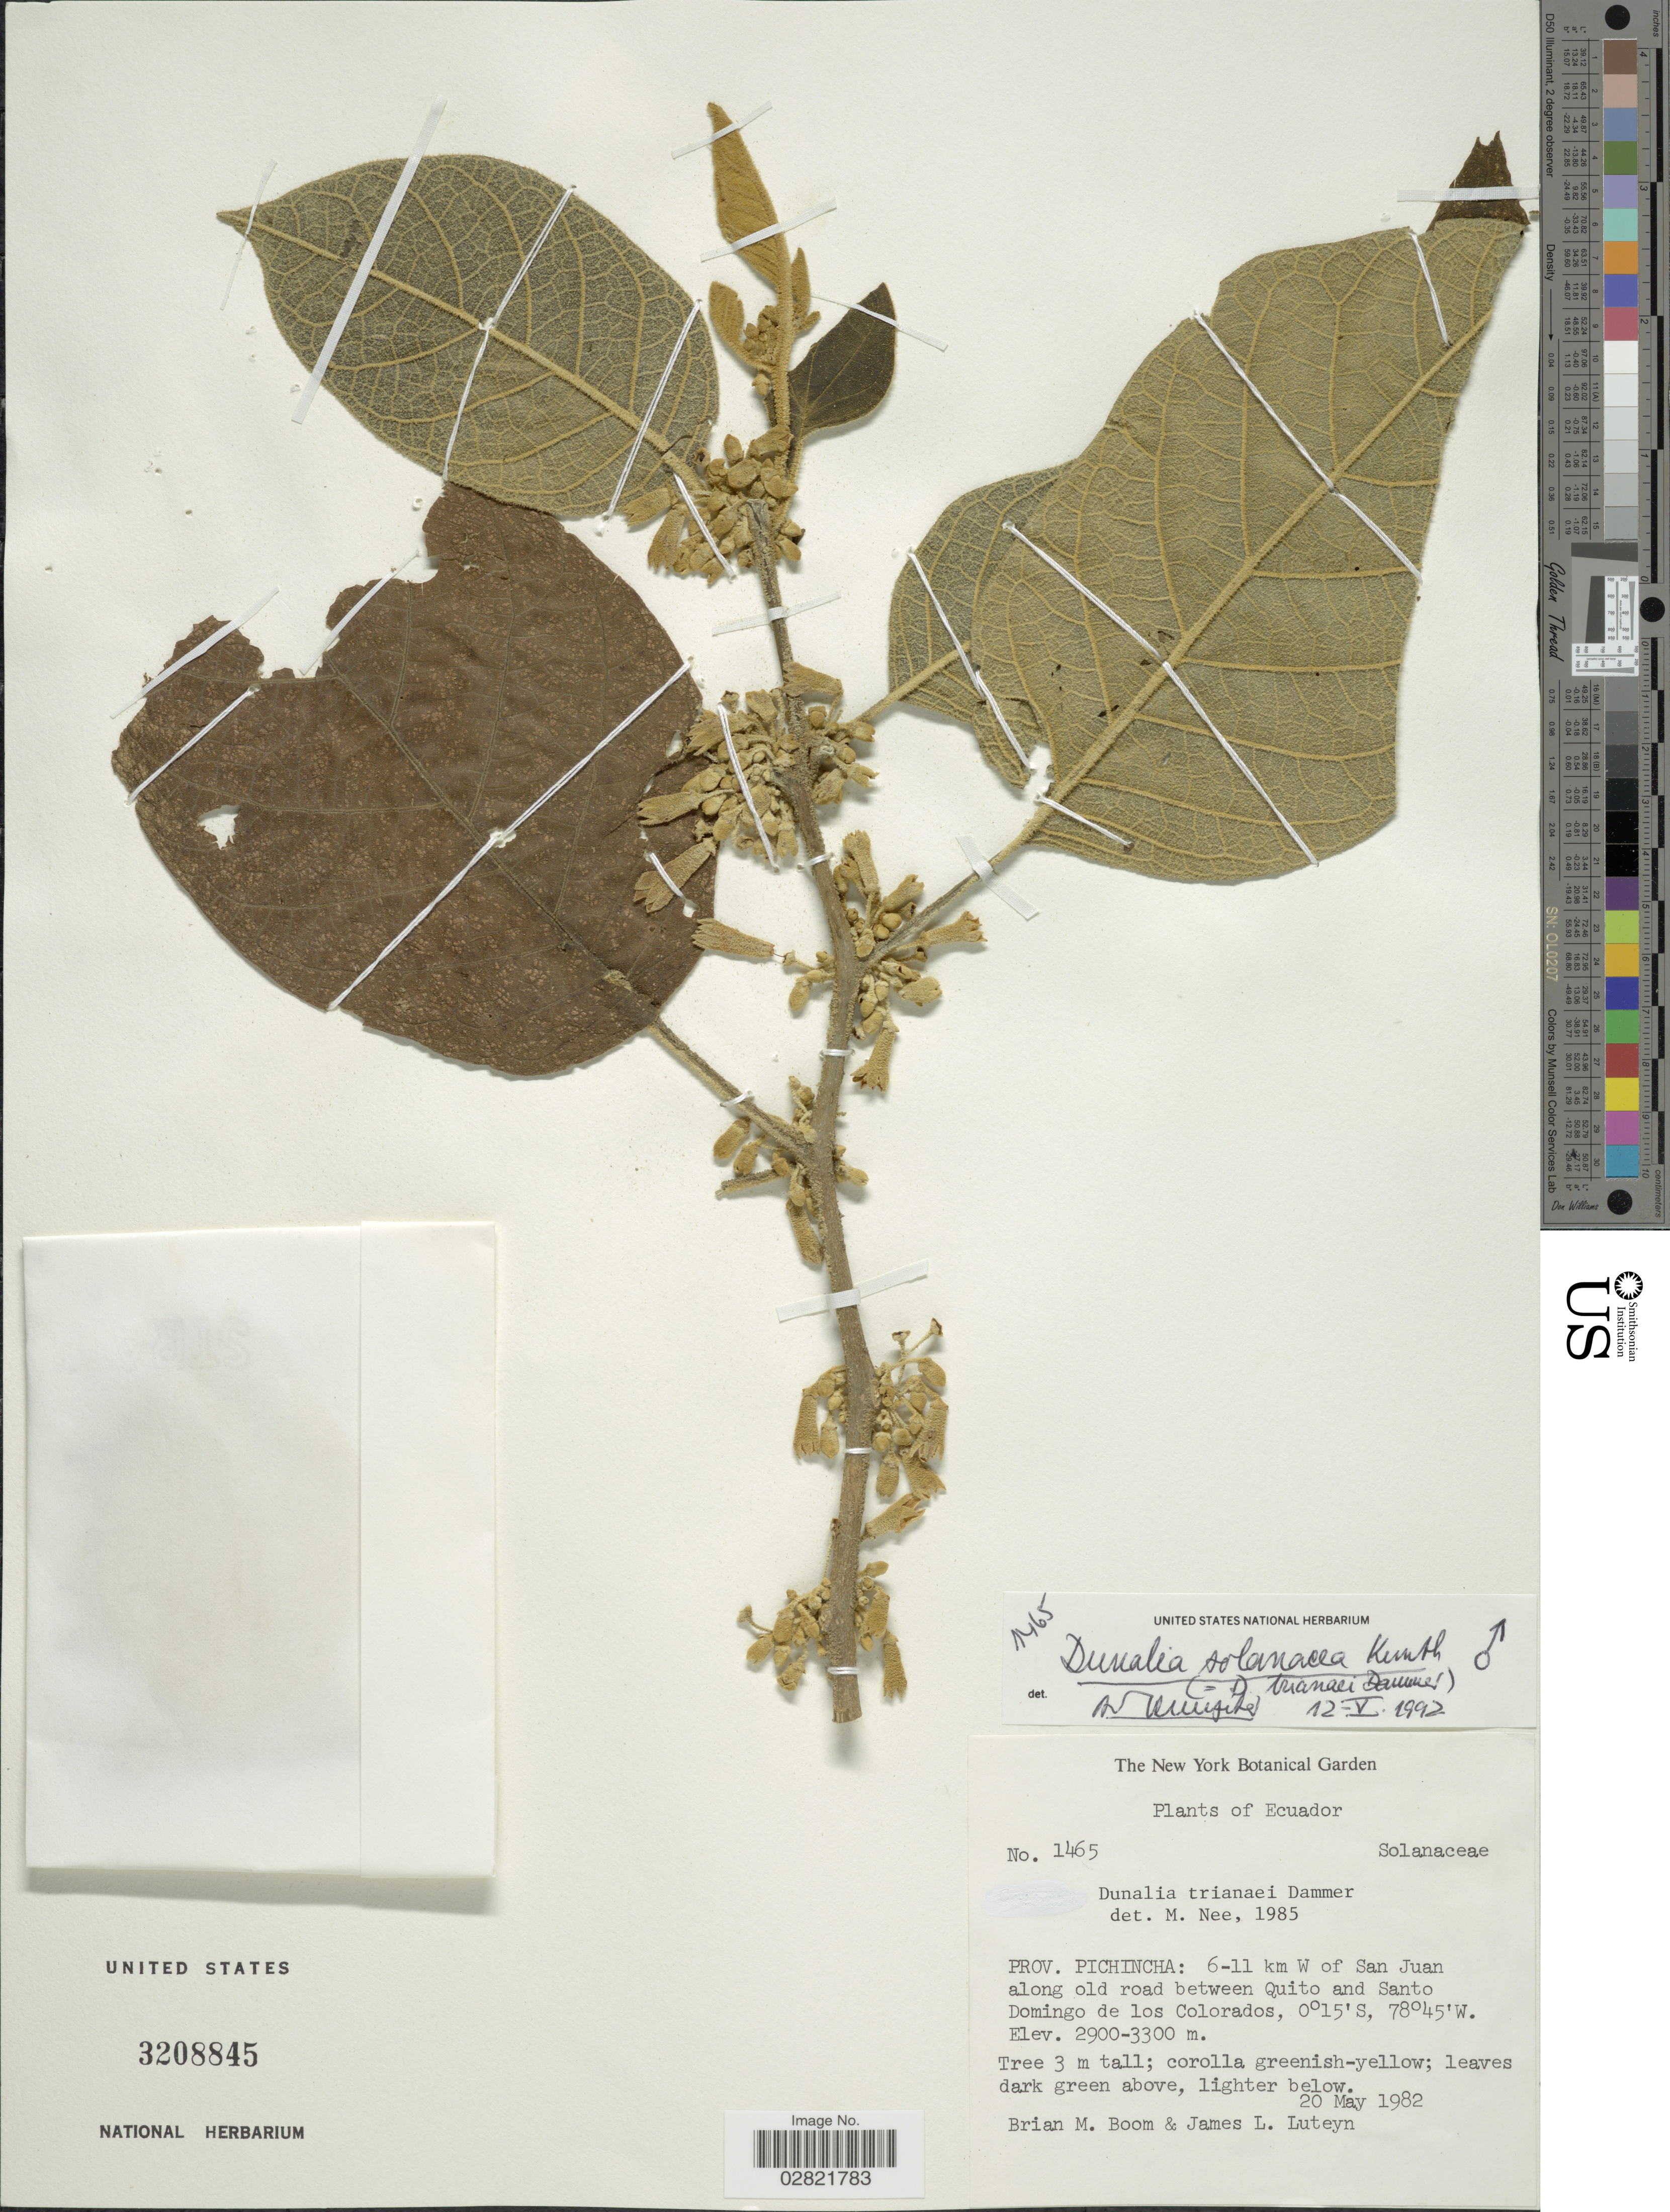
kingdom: Plantae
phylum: Tracheophyta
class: Magnoliopsida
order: Solanales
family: Solanaceae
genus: Dunalia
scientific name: Dunalia solanacea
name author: Kunth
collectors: B. M. Boom & J. L. Luteyn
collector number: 1465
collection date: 1982-05-20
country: Ecuador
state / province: Pichincha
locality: Prov. Pichincha: 6-11 km W of San Juan along old road between Quito and Santo Domingo de los Colorados.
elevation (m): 2900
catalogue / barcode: US 3208845